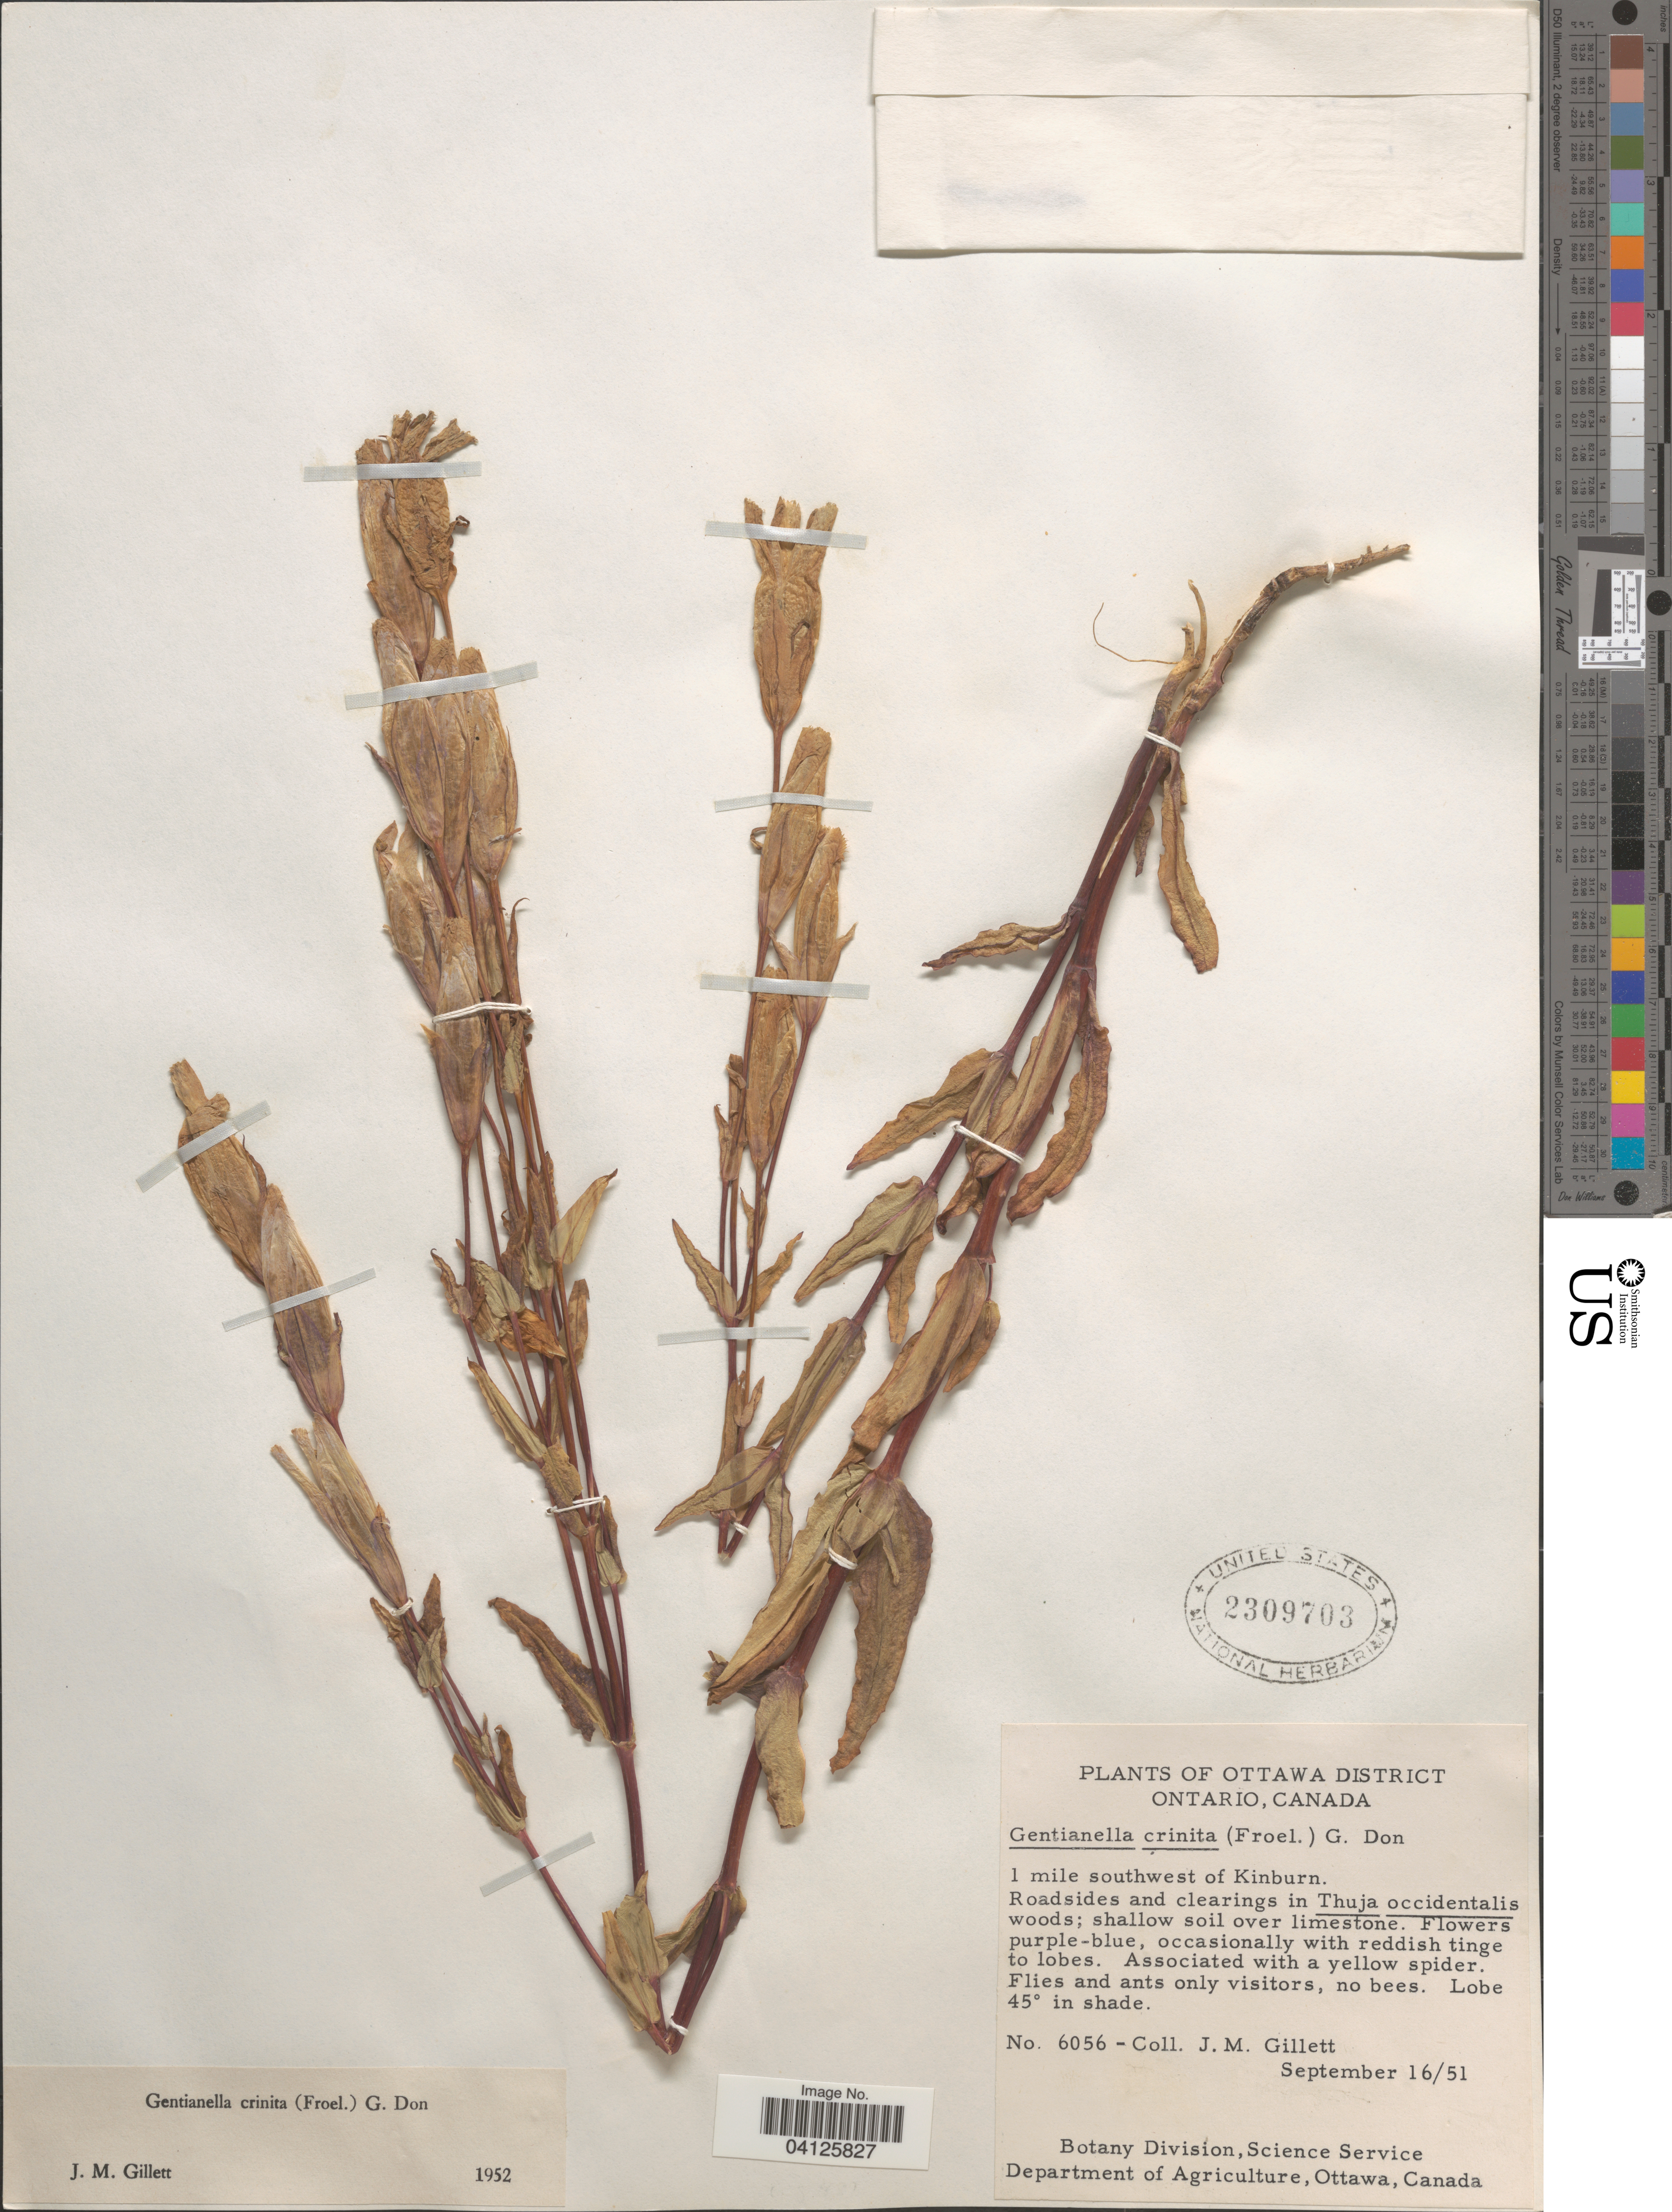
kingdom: Plantae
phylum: Tracheophyta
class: Magnoliopsida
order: Gentianales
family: Gentianaceae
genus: Gentianella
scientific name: Gentianella crinita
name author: (Froel.) G. Don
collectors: J. M. Gillett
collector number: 6056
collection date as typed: Transcribed d/m/y: 16/9/51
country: Canada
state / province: Ontario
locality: Ottawa District. 1 mile southwest of Kinburn.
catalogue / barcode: US 2309703